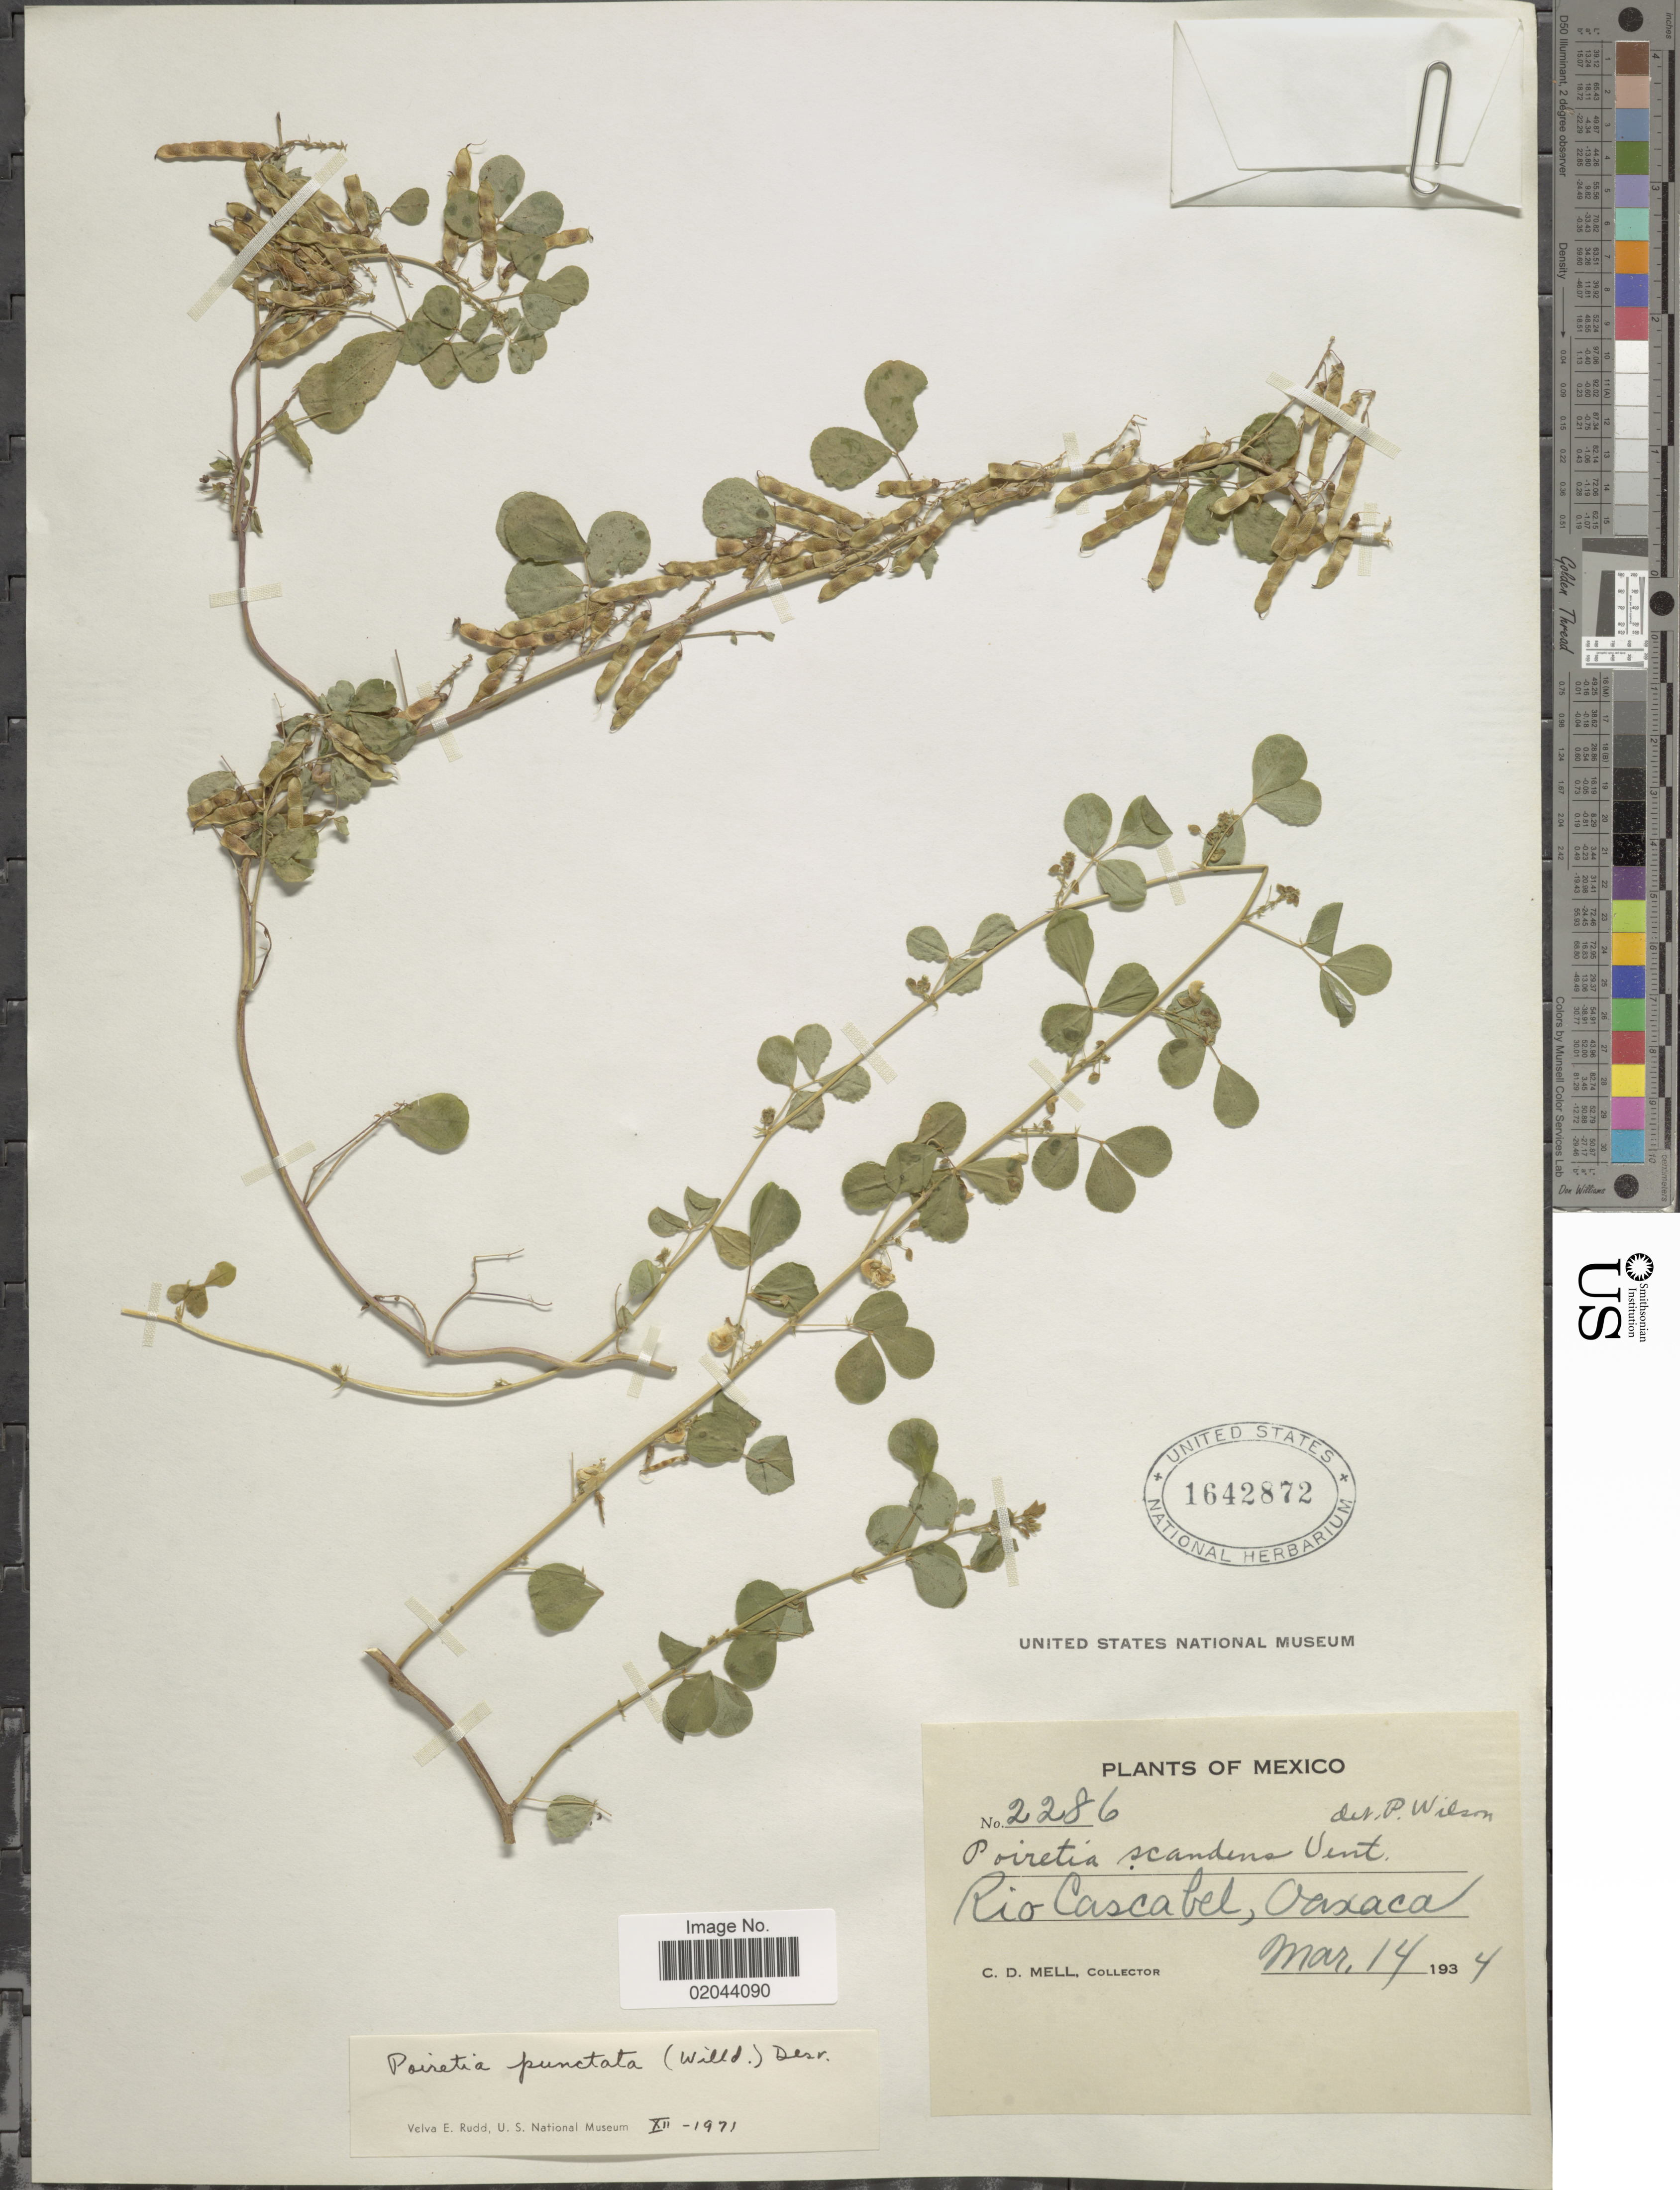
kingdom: Plantae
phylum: Tracheophyta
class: Magnoliopsida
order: Fabales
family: Fabaceae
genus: Poiretia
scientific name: Poiretia scandens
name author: Vent.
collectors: C. D. Mell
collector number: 2286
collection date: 1934-03-14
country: Mexico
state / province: Oaxaca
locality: Rio Cascabel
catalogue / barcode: US 1642872